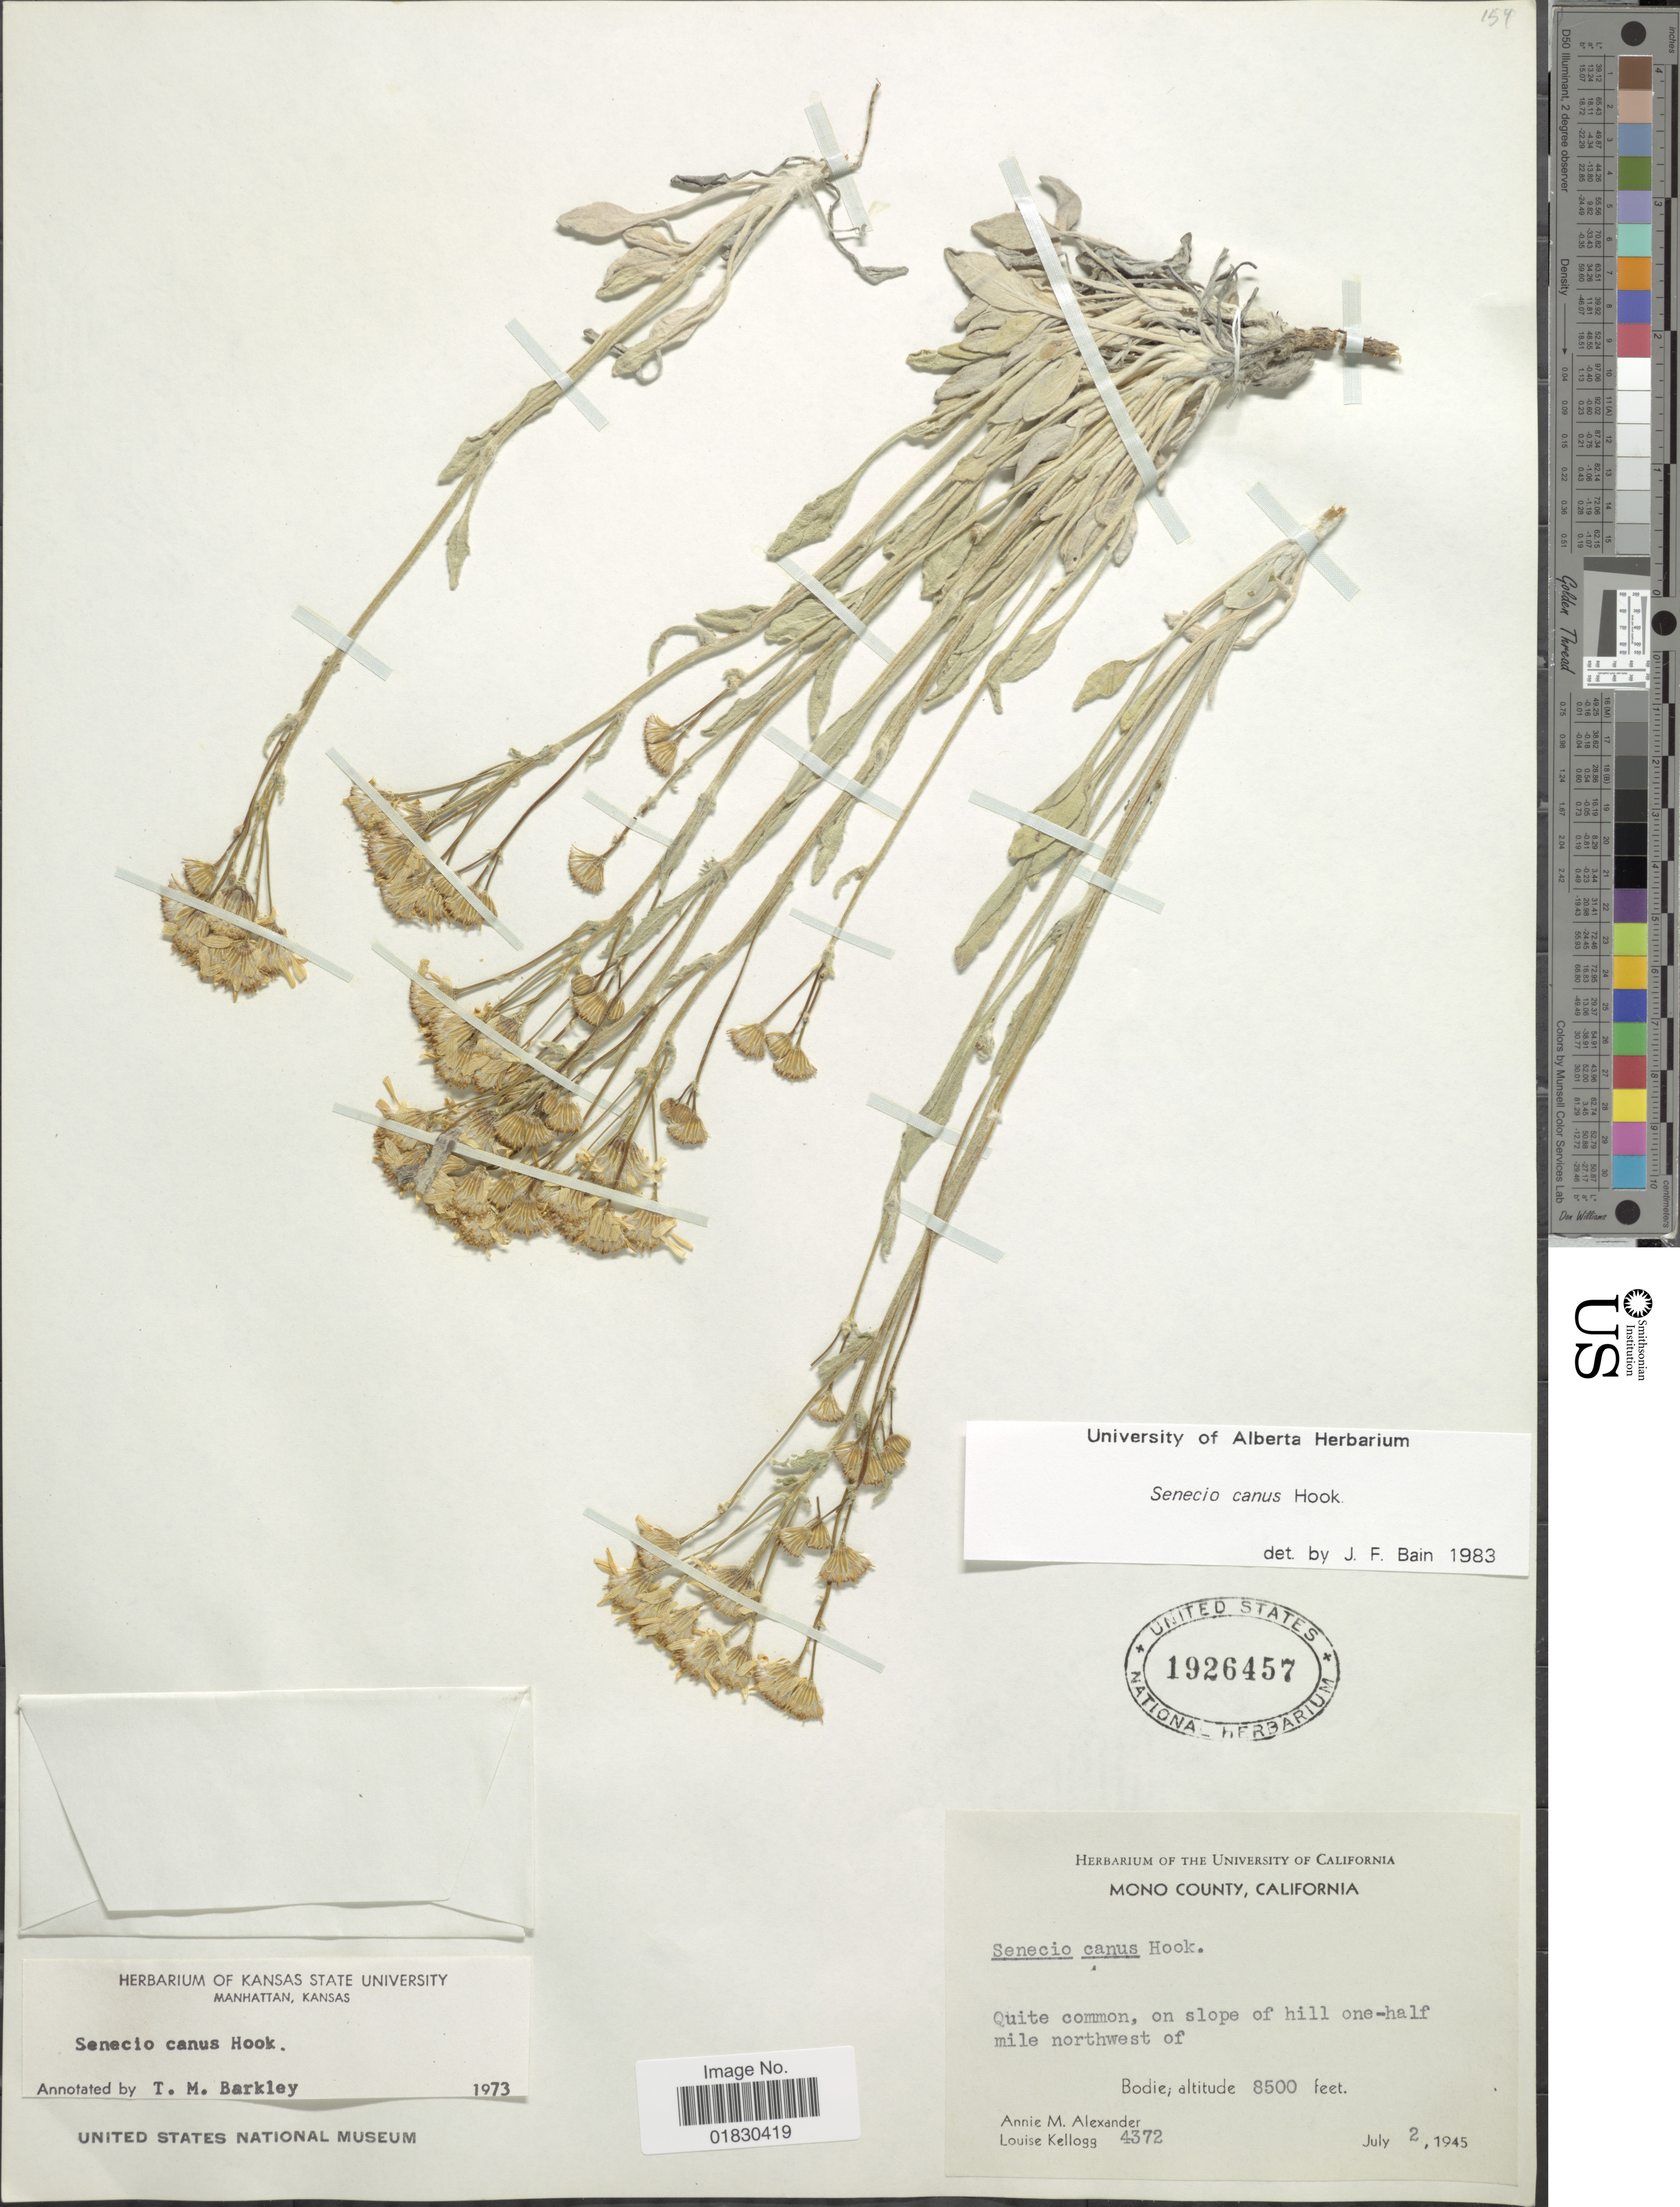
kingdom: Plantae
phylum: Tracheophyta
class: Magnoliopsida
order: Asterales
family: Asteraceae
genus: Packera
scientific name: Packera cana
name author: (Hook.) W.A. Weber & Á. Löve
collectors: A. M. Alexander & L. Kellogg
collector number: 4372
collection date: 1945-07-02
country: United States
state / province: California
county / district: Mono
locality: Mono County, California, Quite common, on slope of hill one-half mile northwest of Bodie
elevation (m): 2591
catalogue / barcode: US 1926457